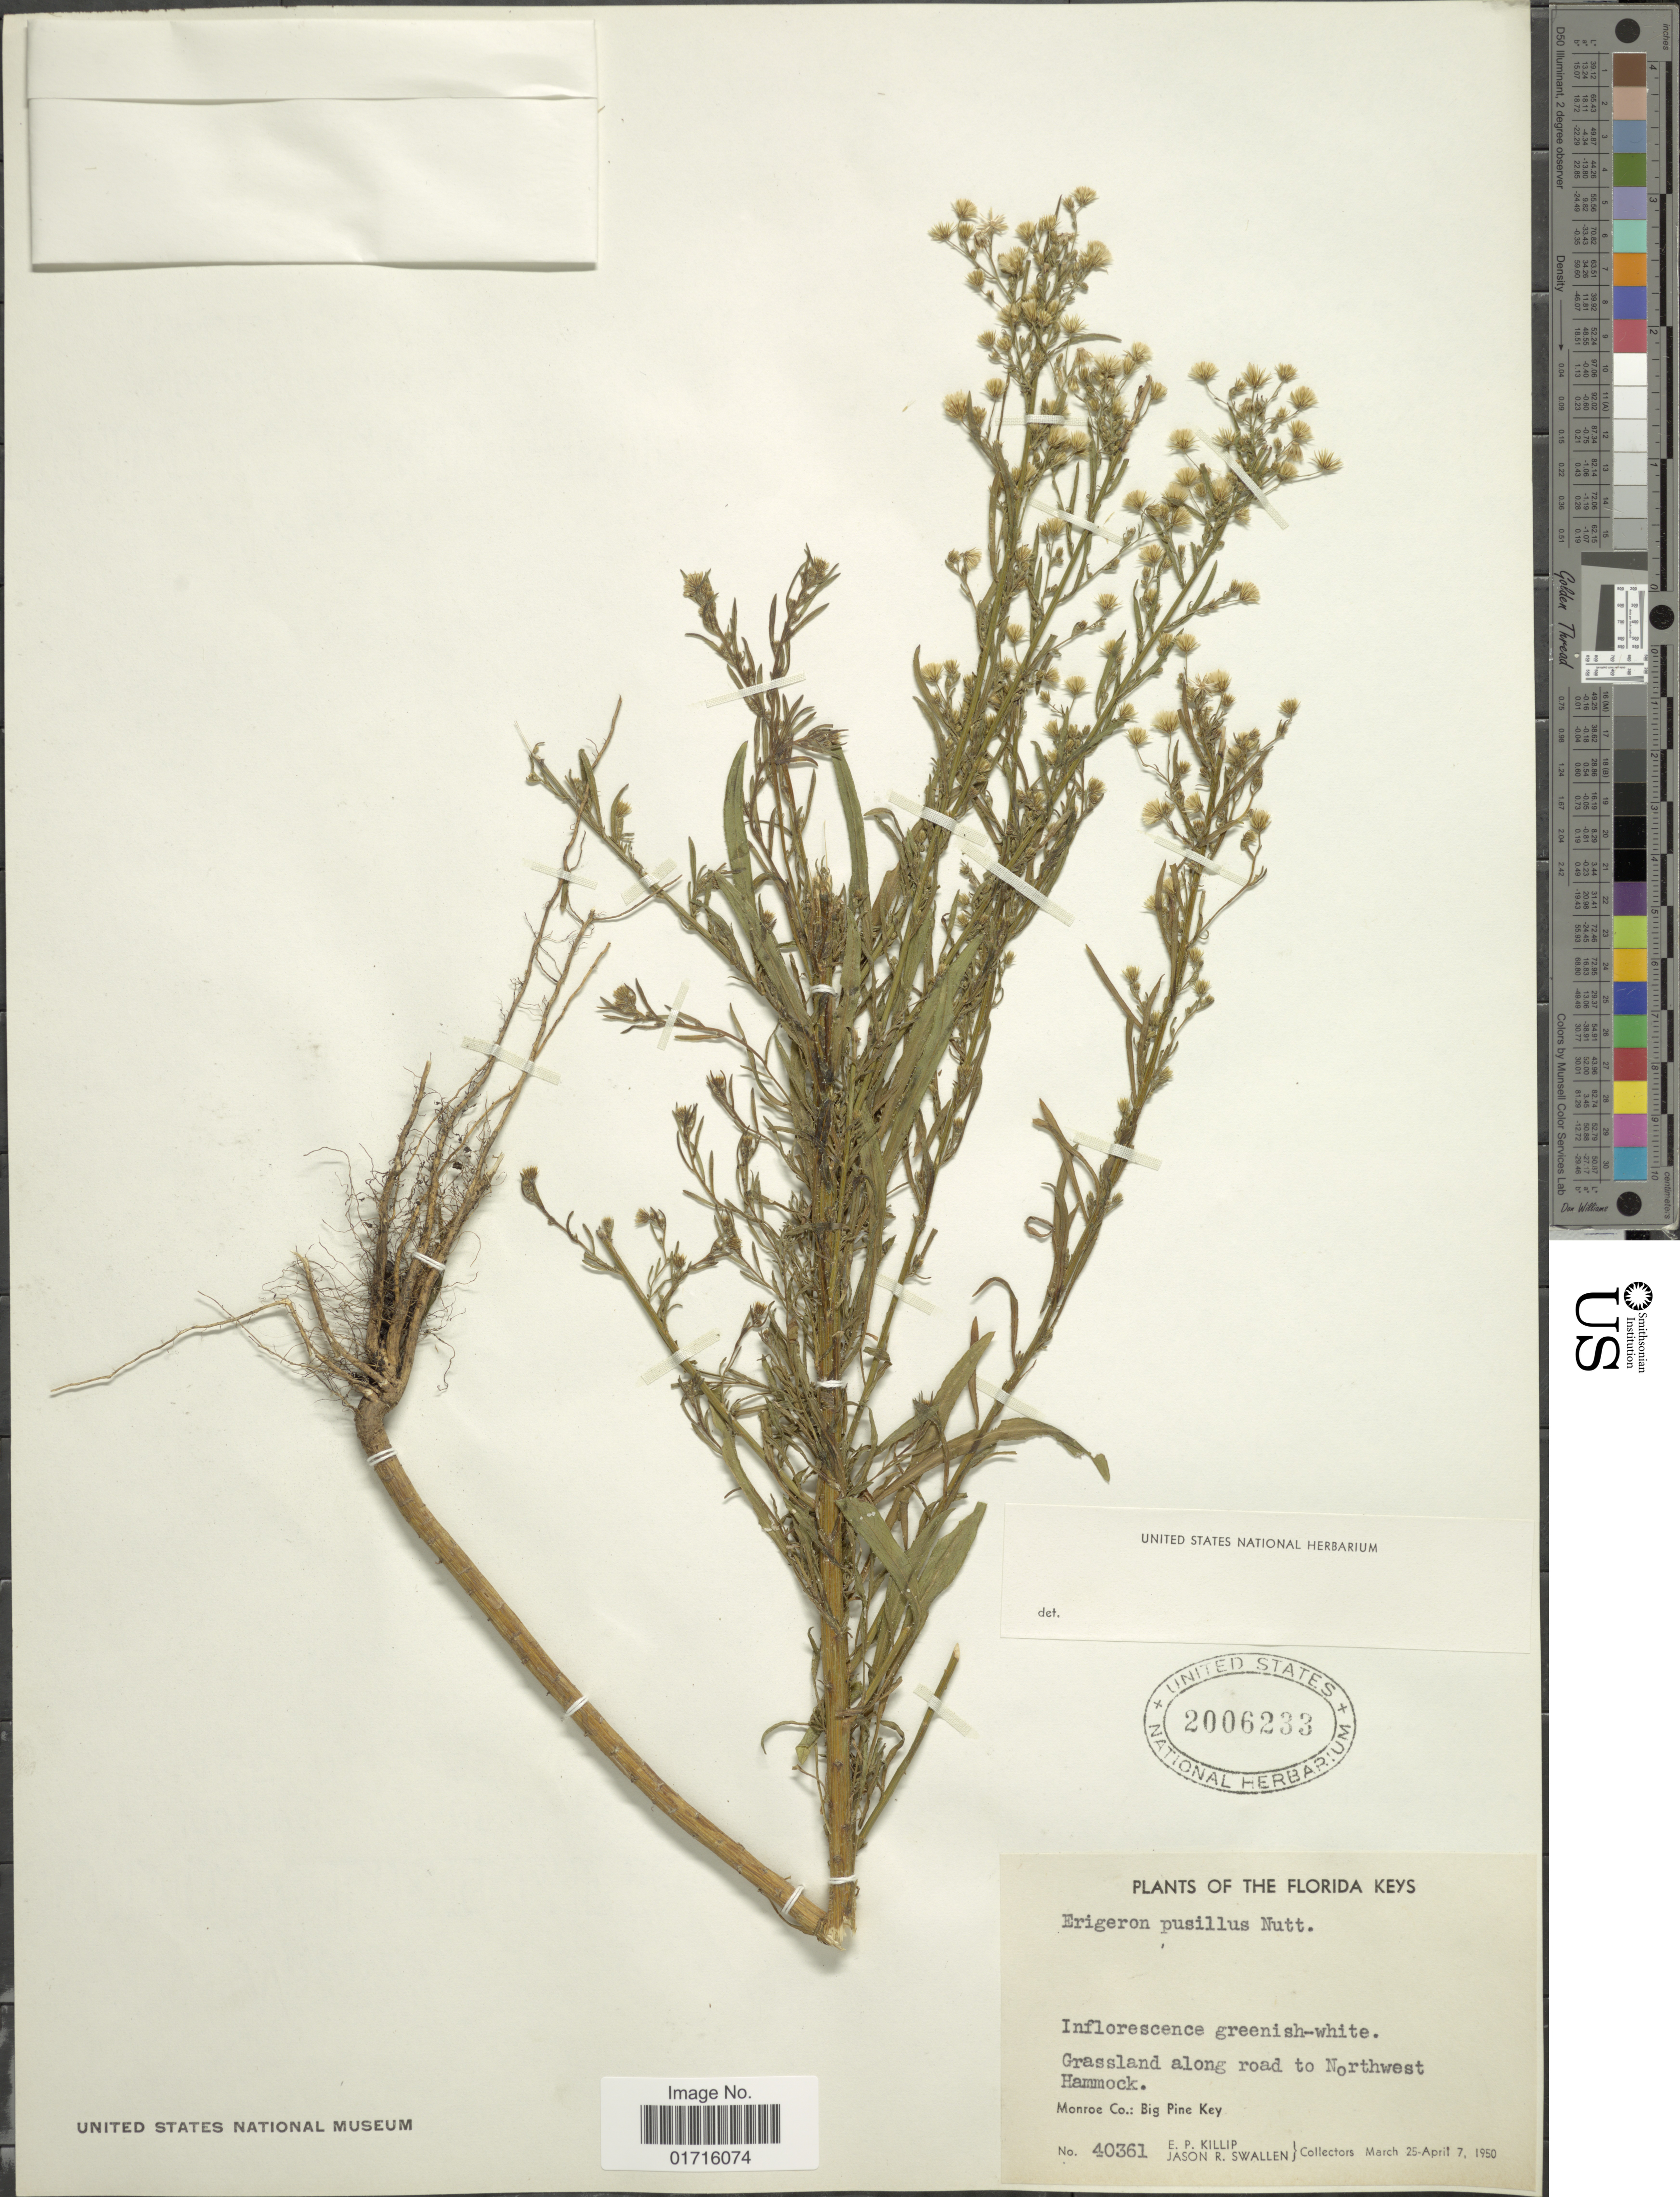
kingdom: Plantae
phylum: Tracheophyta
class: Magnoliopsida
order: Asterales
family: Asteraceae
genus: Conyza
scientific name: Conyza canadensis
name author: (L.) Cronq.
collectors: E. P. Killip & J. R. Swallen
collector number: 40361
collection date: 1950-03-25/1950-04-07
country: United States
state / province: Florida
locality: Florida Keys, Grassland along road to Northwest Hammock, Monroe Co.: Big Pine Key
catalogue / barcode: US 2006233